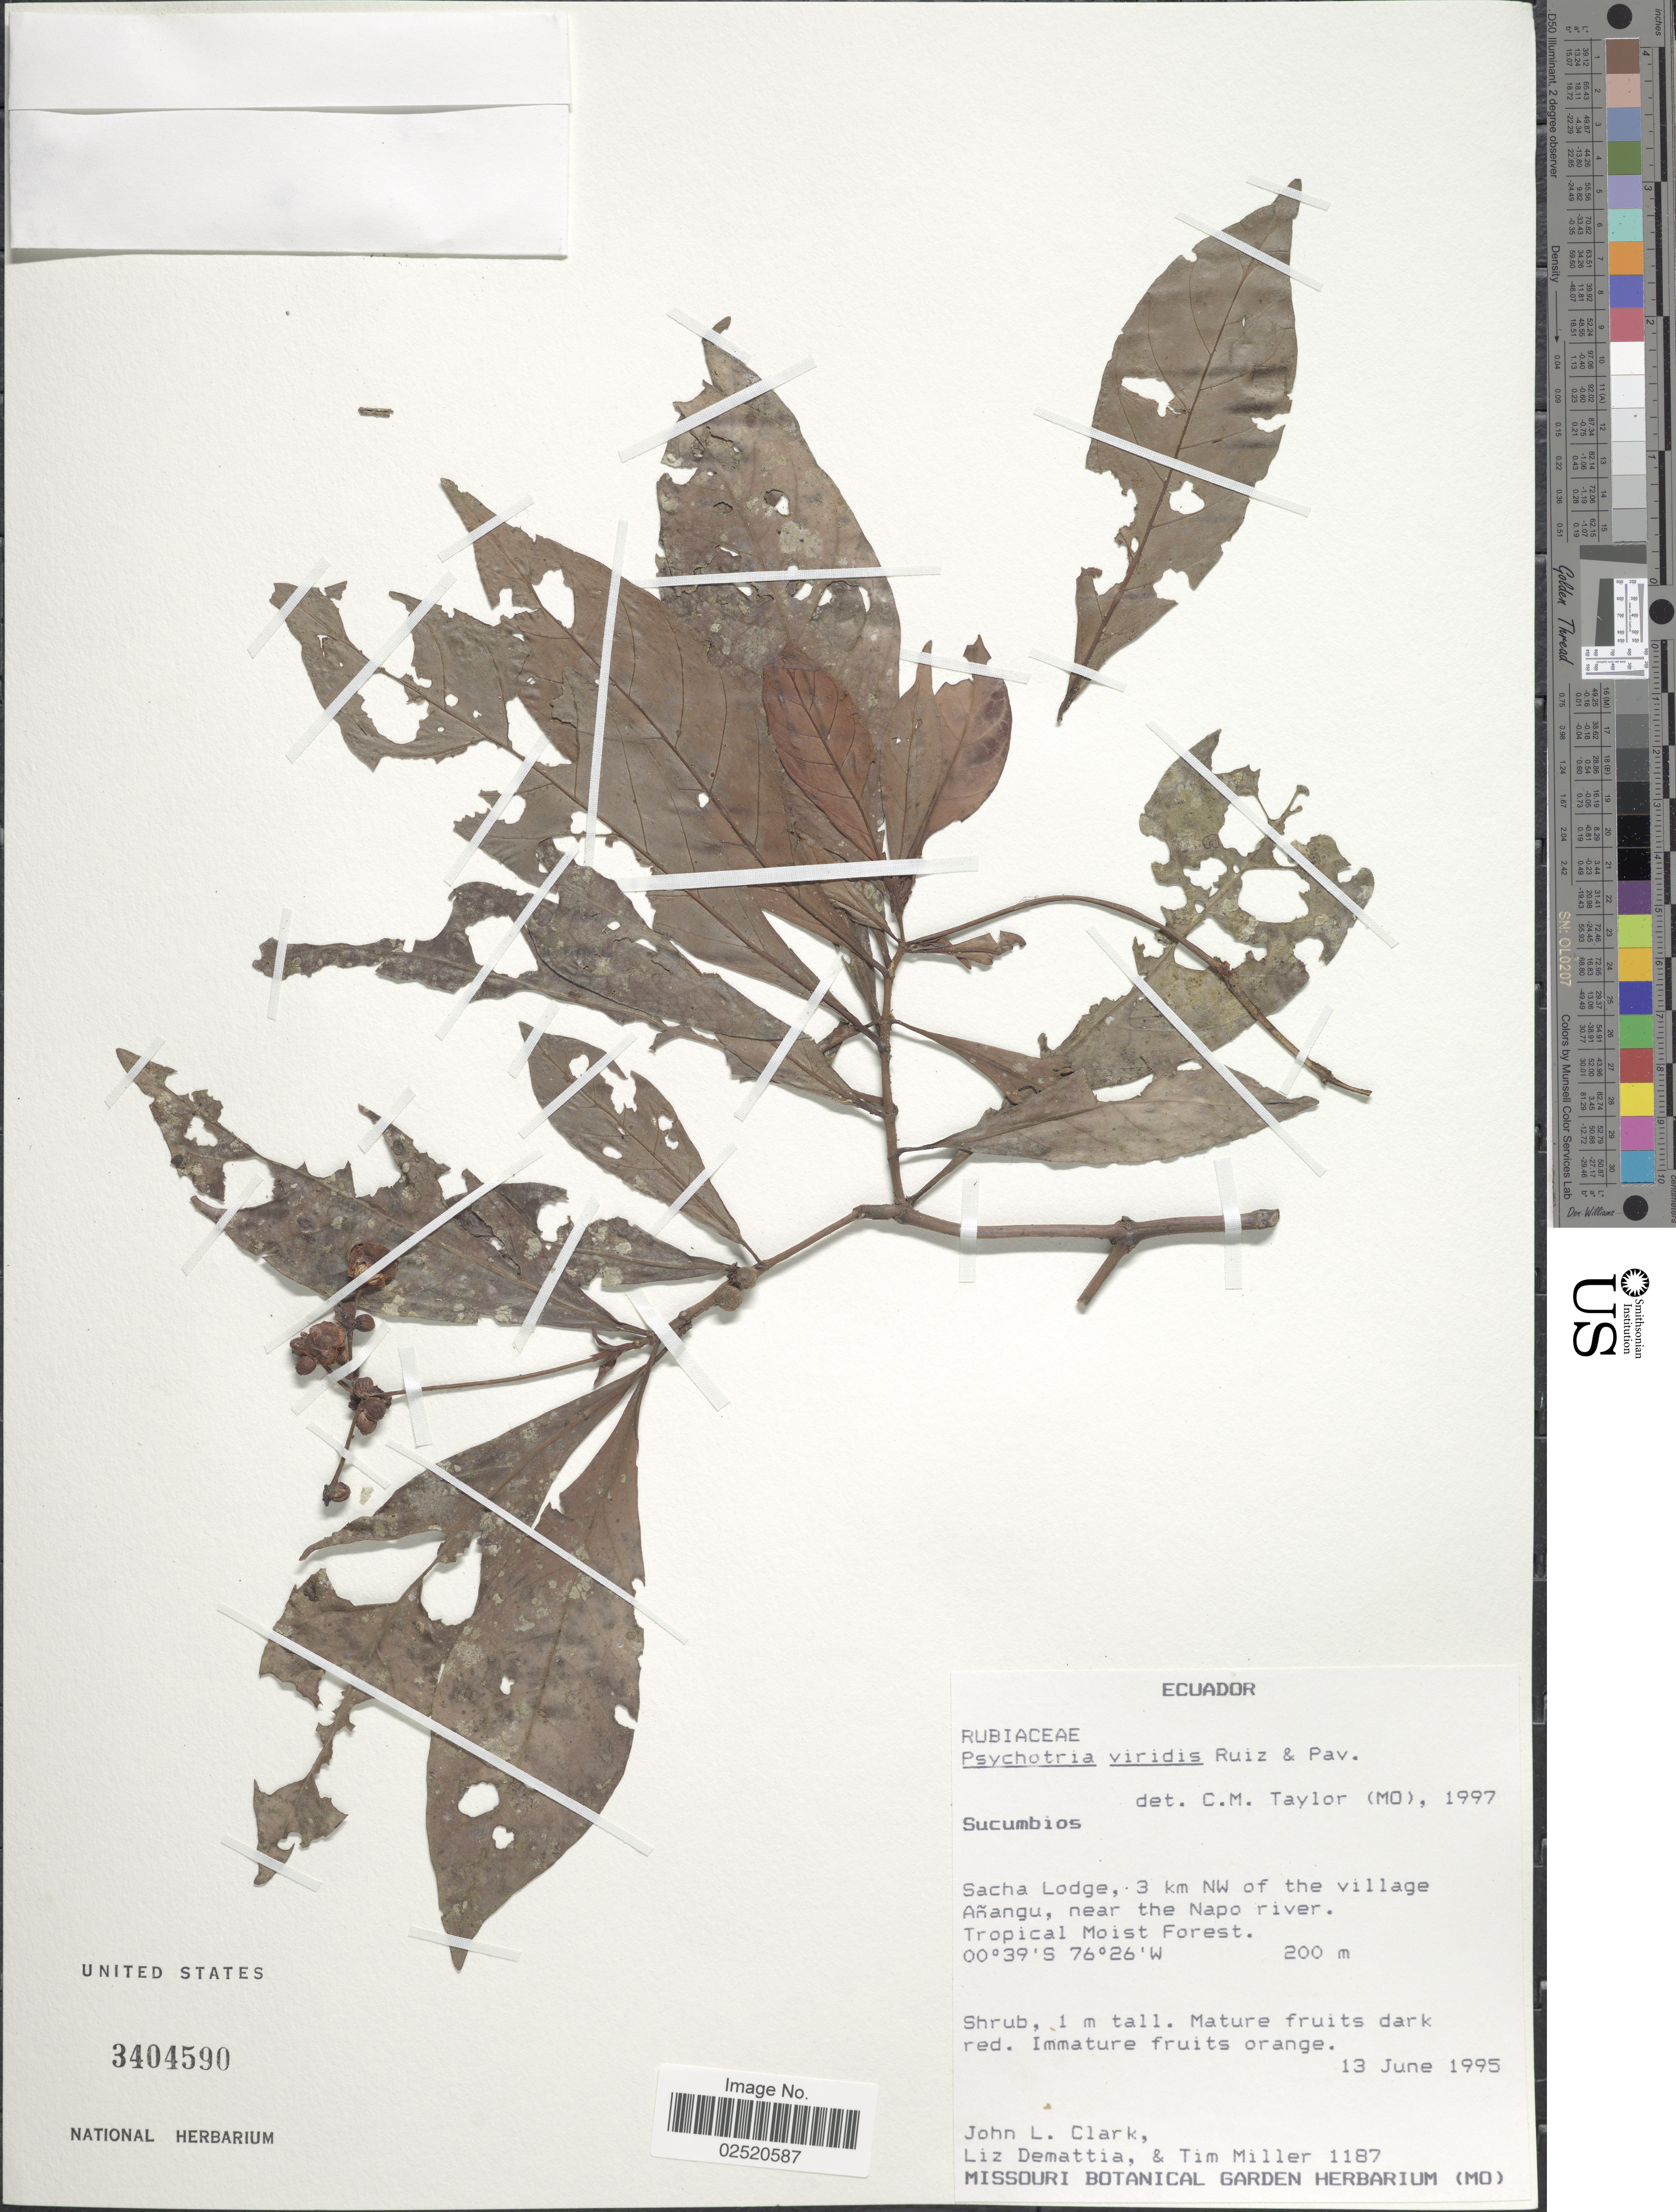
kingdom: Plantae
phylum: Tracheophyta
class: Magnoliopsida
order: Gentianales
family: Rubiaceae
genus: Psychotria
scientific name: Psychotria viridis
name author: Ruiz & Pav.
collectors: J. L. Clark, L. Demattia & T. Miller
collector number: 1187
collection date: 1995-06-13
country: Ecuador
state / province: Sucumbíos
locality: Sacha Lodge, 3 km NW of the village Añangu, near the Napo river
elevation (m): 200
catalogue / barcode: US 3404590